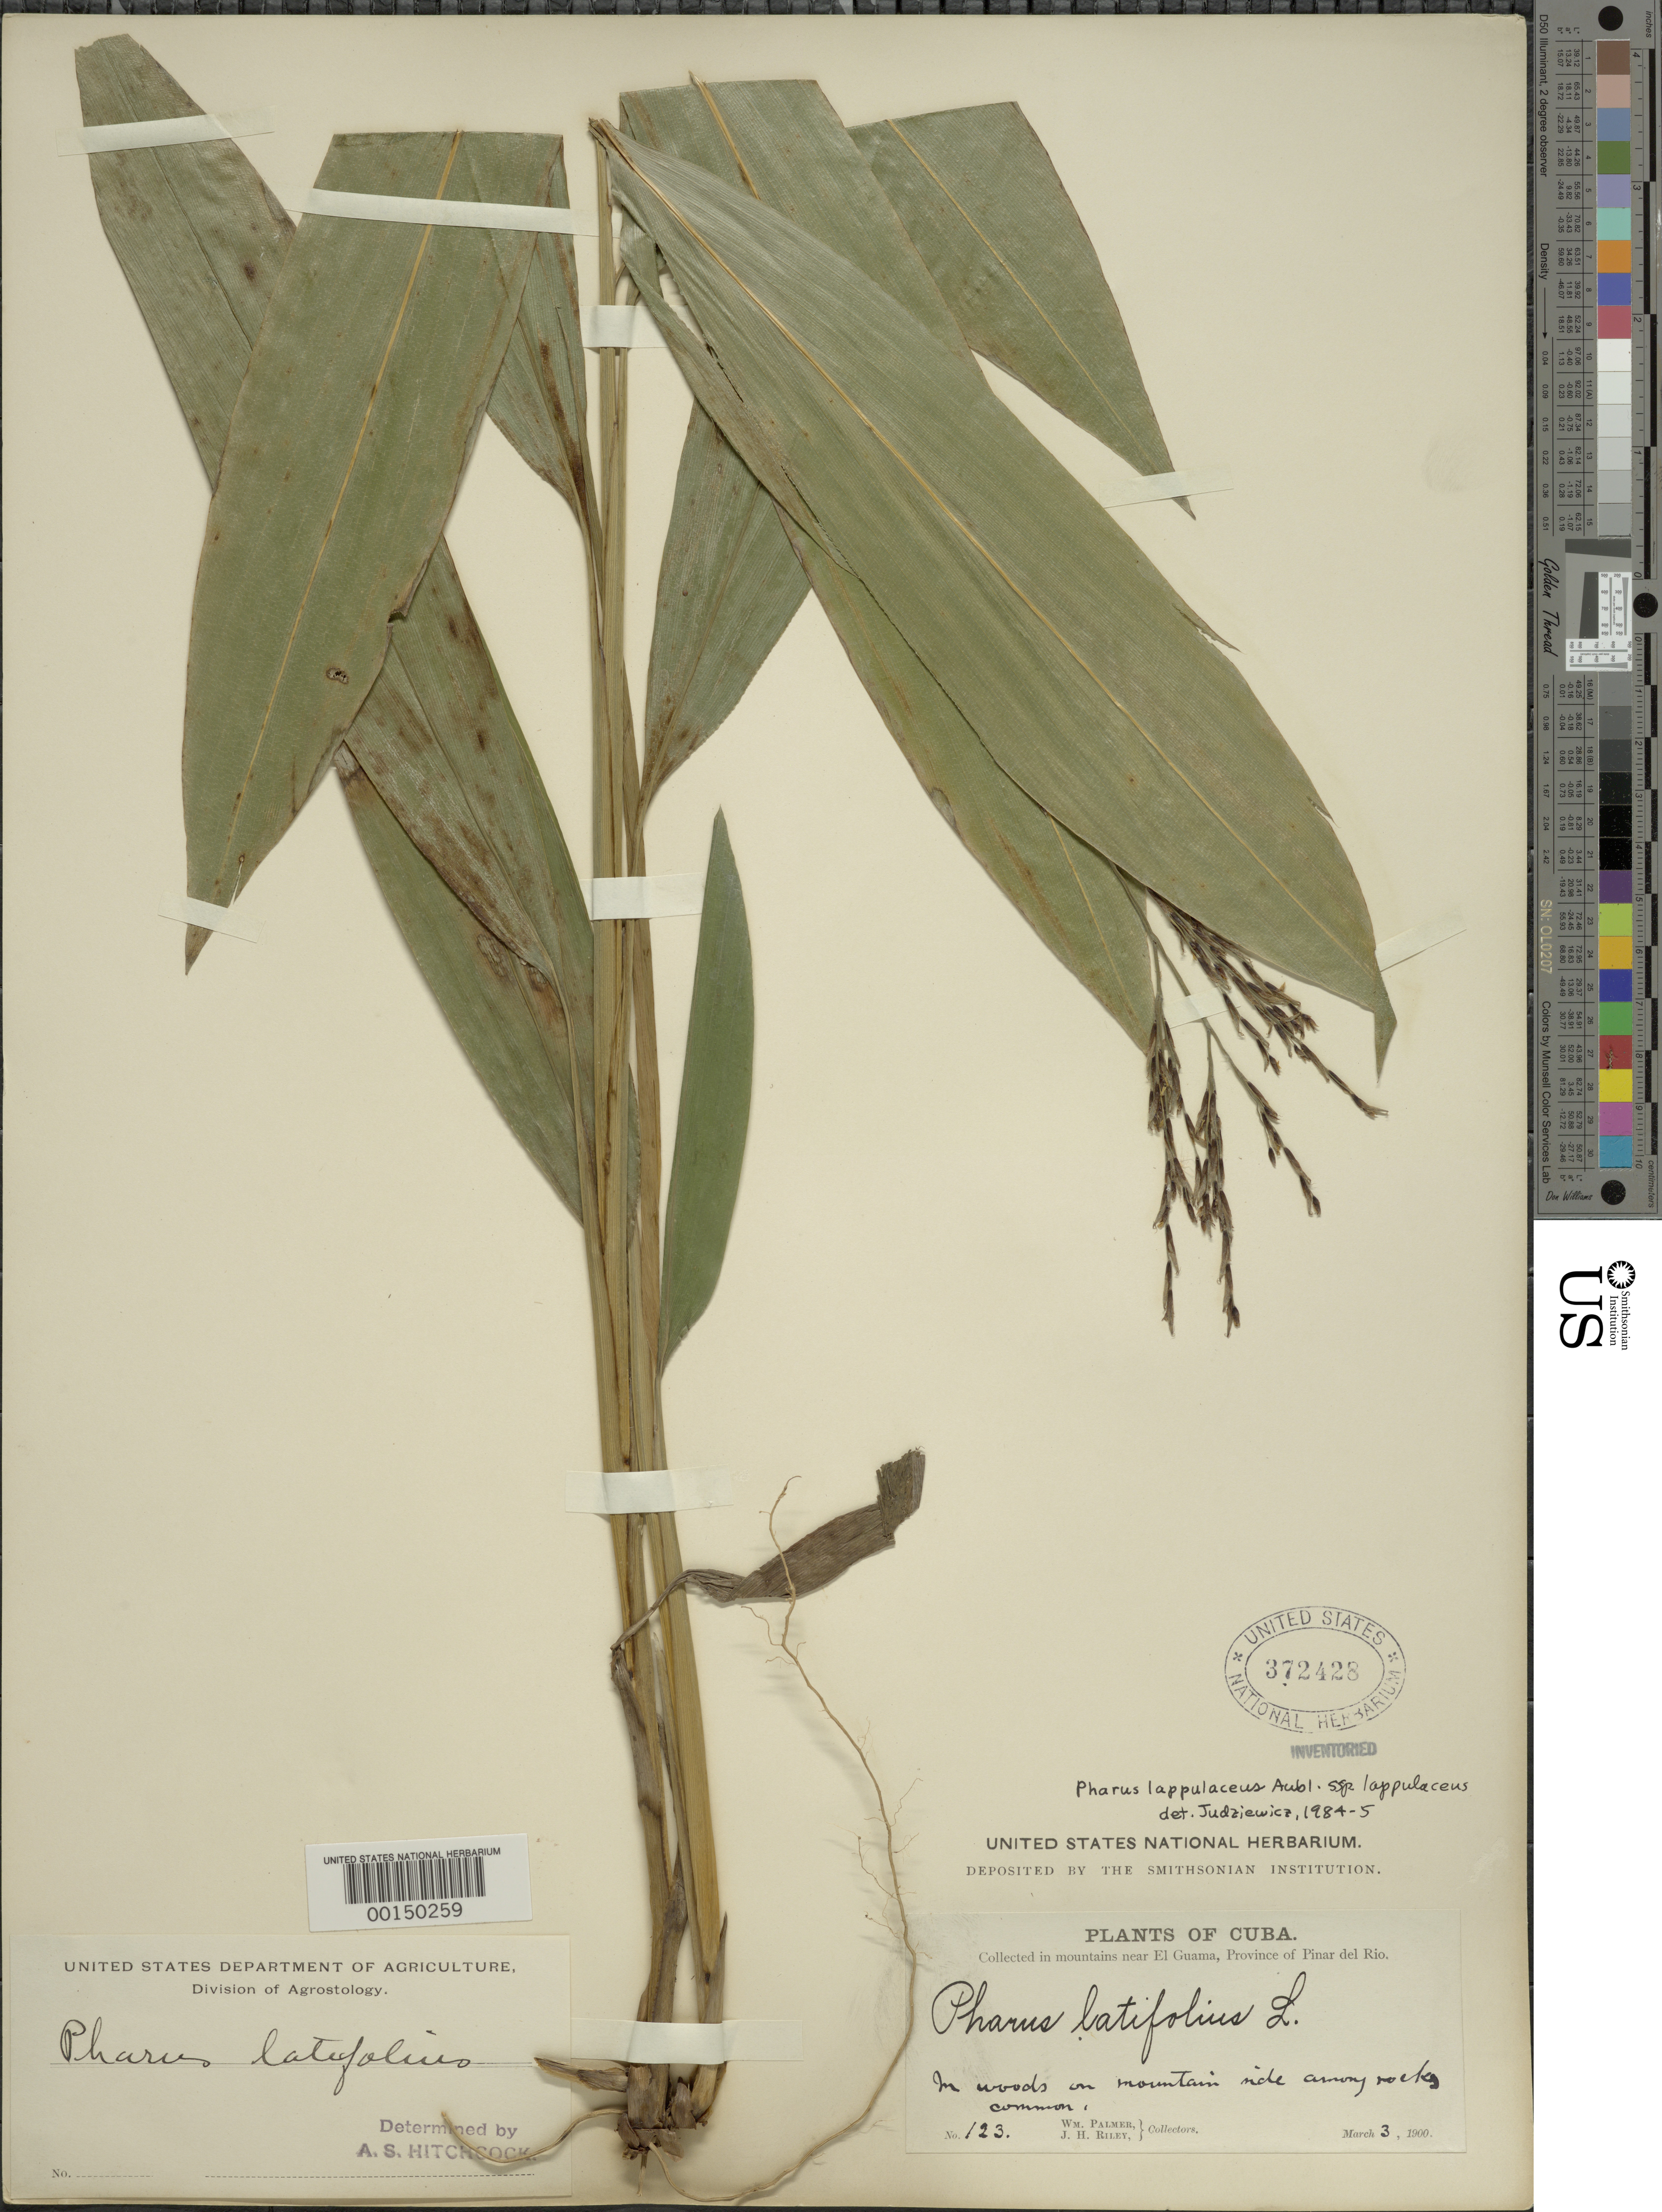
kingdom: Plantae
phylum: Tracheophyta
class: Liliopsida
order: Poales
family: Poaceae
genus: Pharus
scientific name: Pharus lappulaceus subsp. lappulaceus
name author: Aubl.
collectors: W. Palmer & J. H. Riley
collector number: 123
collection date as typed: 03 Mar 1900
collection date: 1900-03-03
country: Cuba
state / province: Pinar del Río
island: Greater Antilles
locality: El guama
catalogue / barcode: US 372428